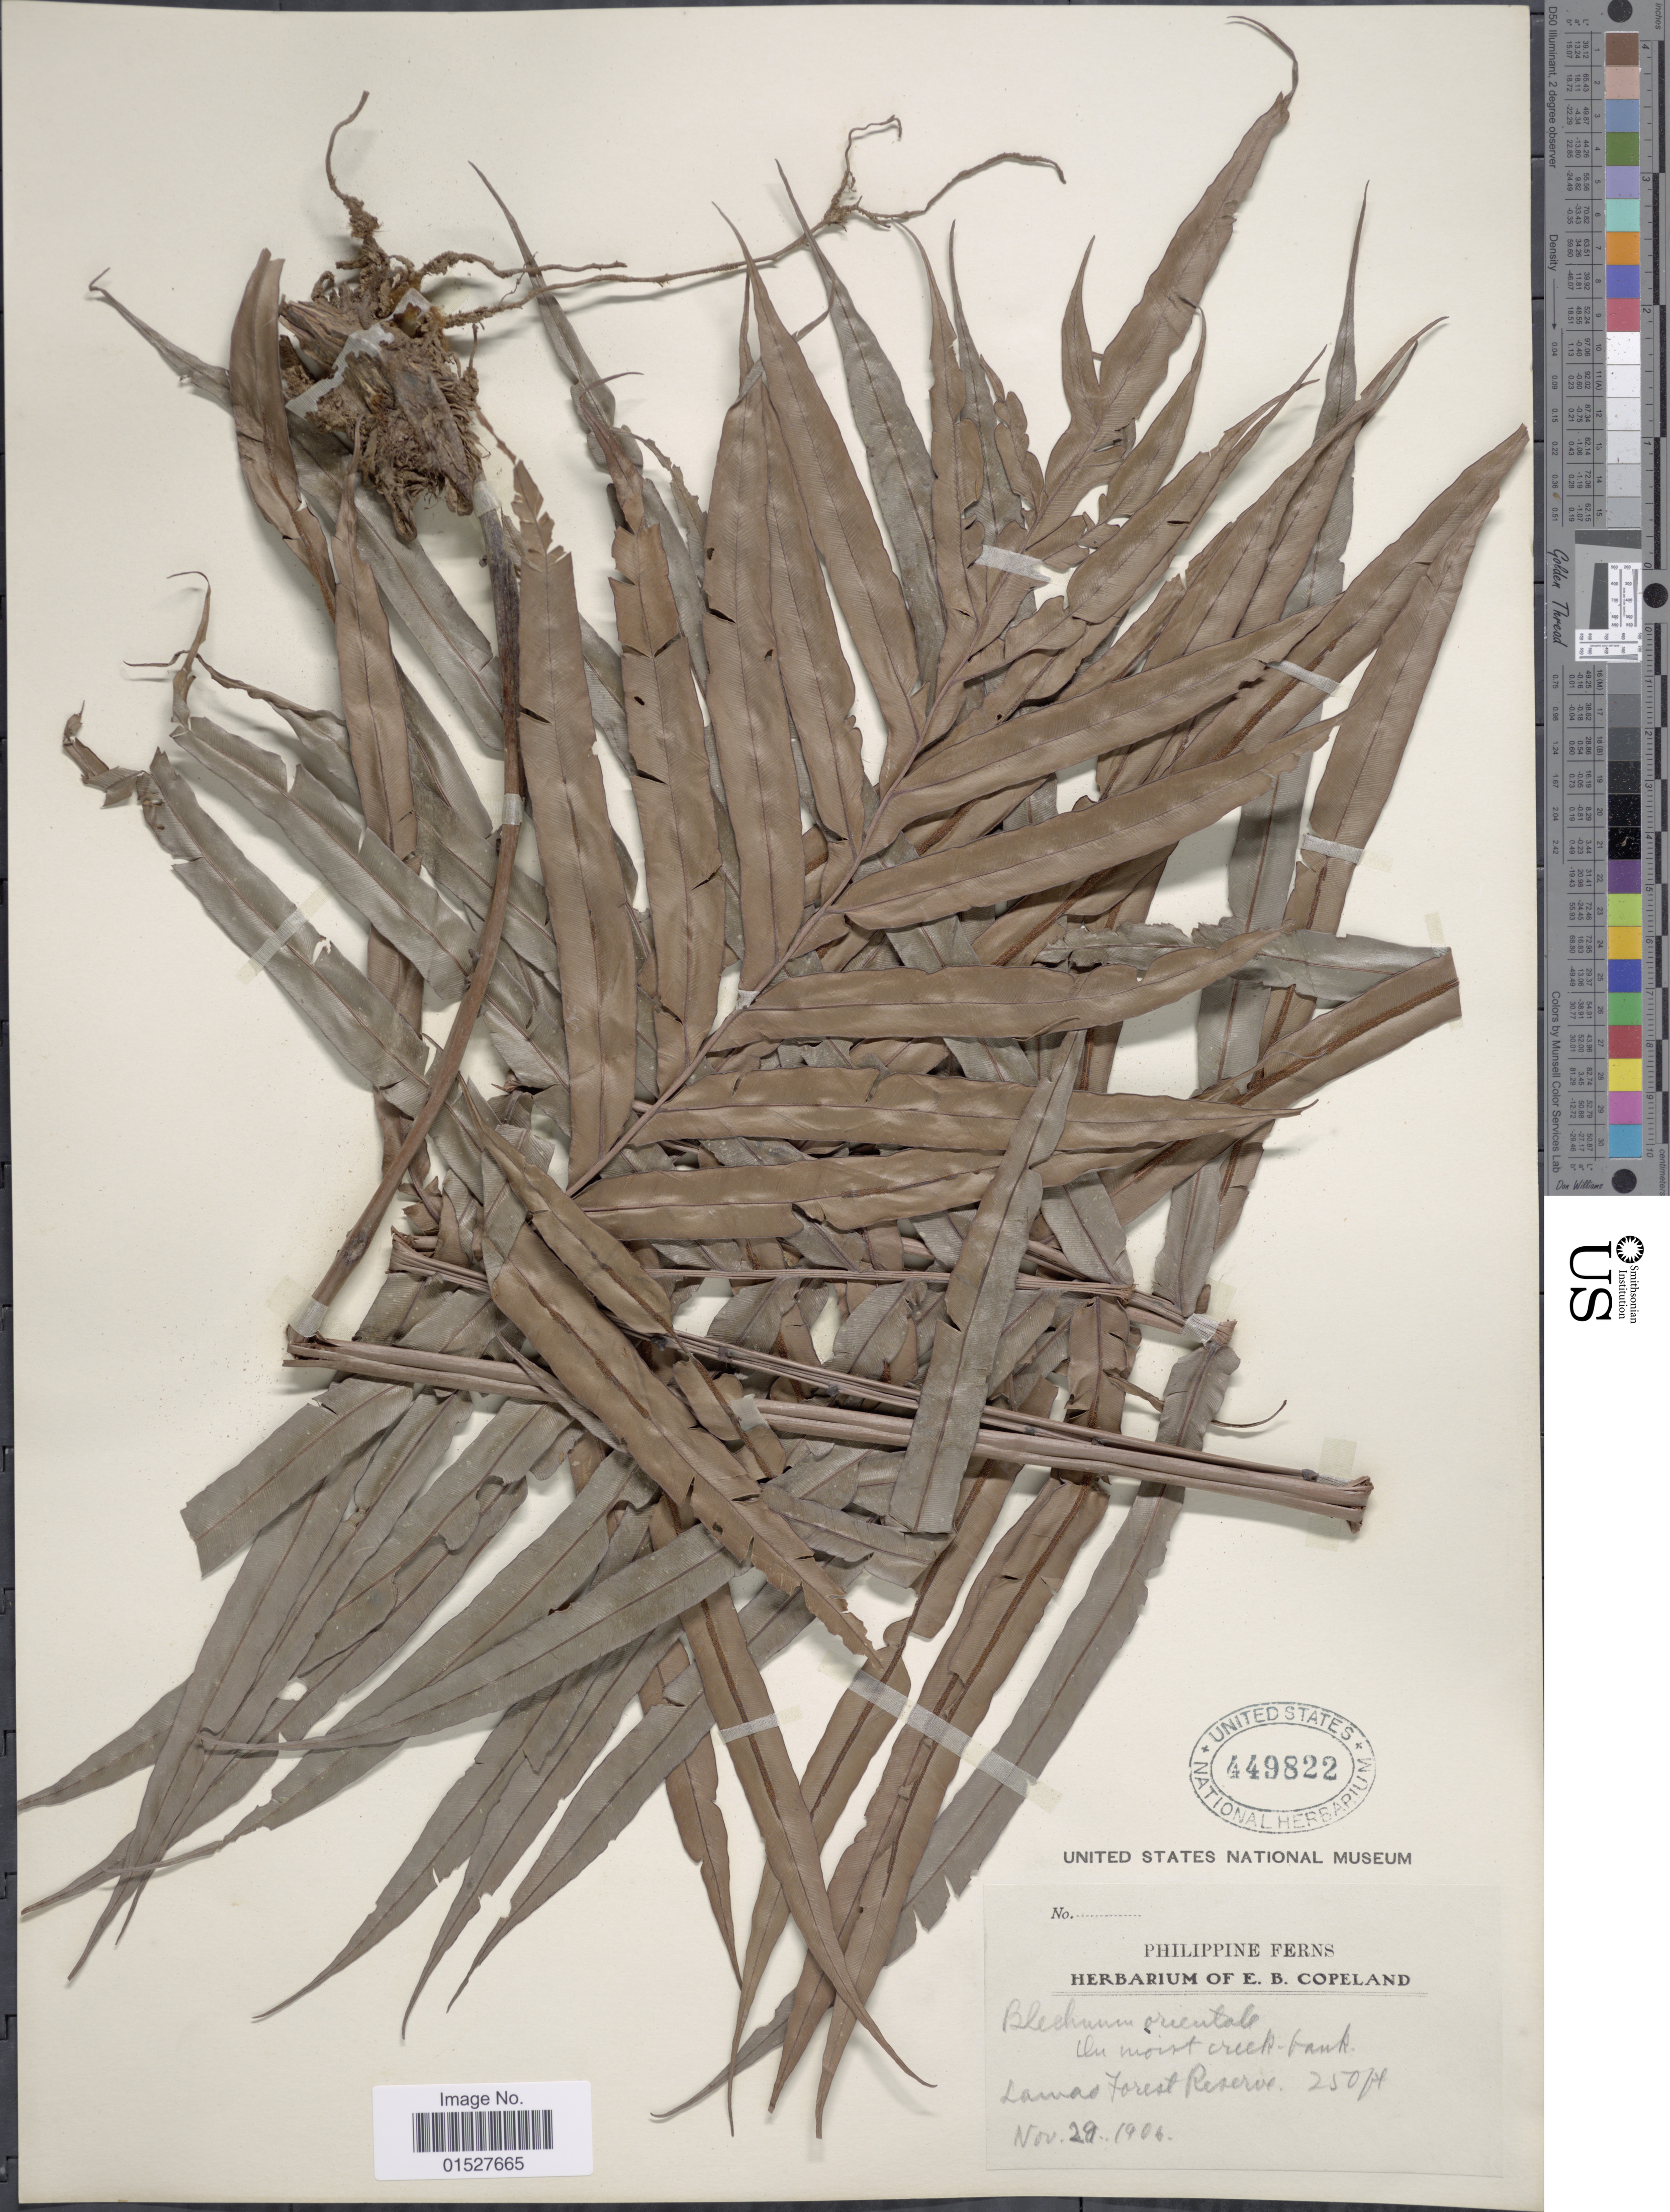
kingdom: Plantae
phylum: Tracheophyta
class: Polypodiopsida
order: Polypodiales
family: Blechnaceae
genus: Blechnum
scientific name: Blechnum orientale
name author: L.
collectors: ex herb. E. B. Copeland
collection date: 1906-11-28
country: Philippines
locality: Lamao Forest Reserve.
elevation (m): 76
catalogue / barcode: US 449822